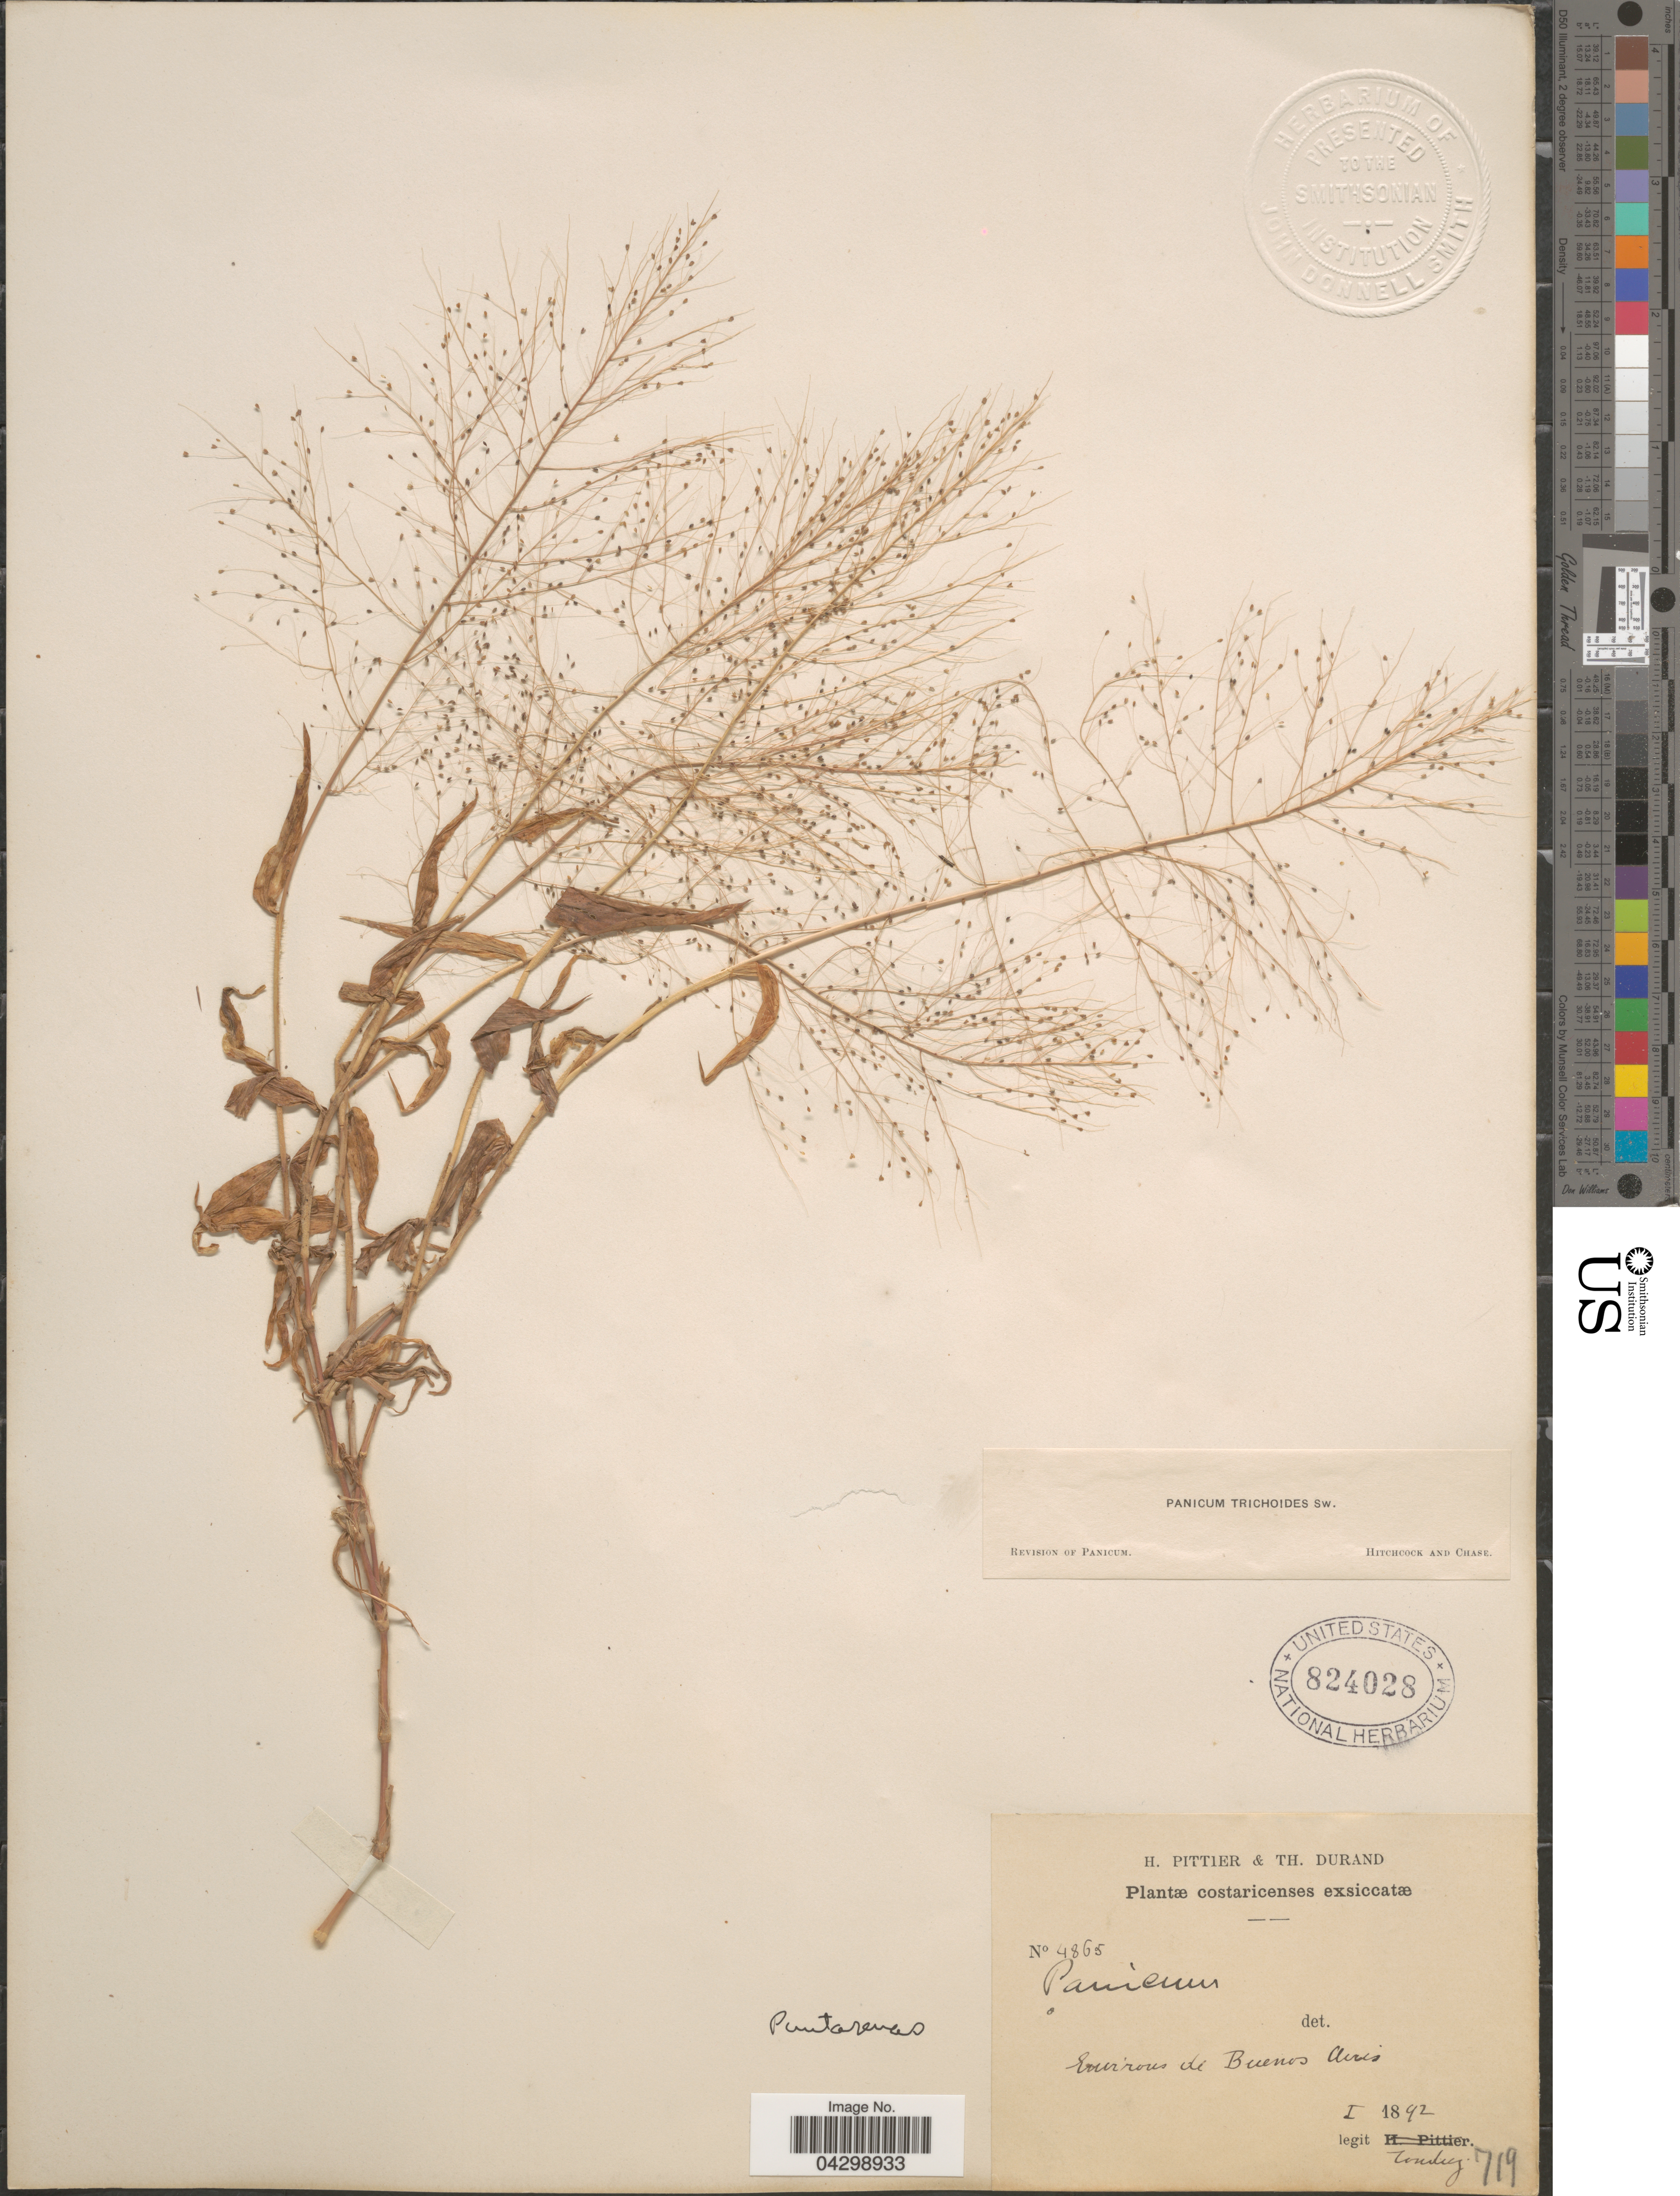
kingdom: Plantae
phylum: Tracheophyta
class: Liliopsida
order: Poales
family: Poaceae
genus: Panicum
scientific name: Panicum trichoides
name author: Sw.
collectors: Tonduz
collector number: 4865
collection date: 1892-01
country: Costa Rica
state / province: Puntarenas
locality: Environs de Buenos Aires.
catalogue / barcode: US 824028